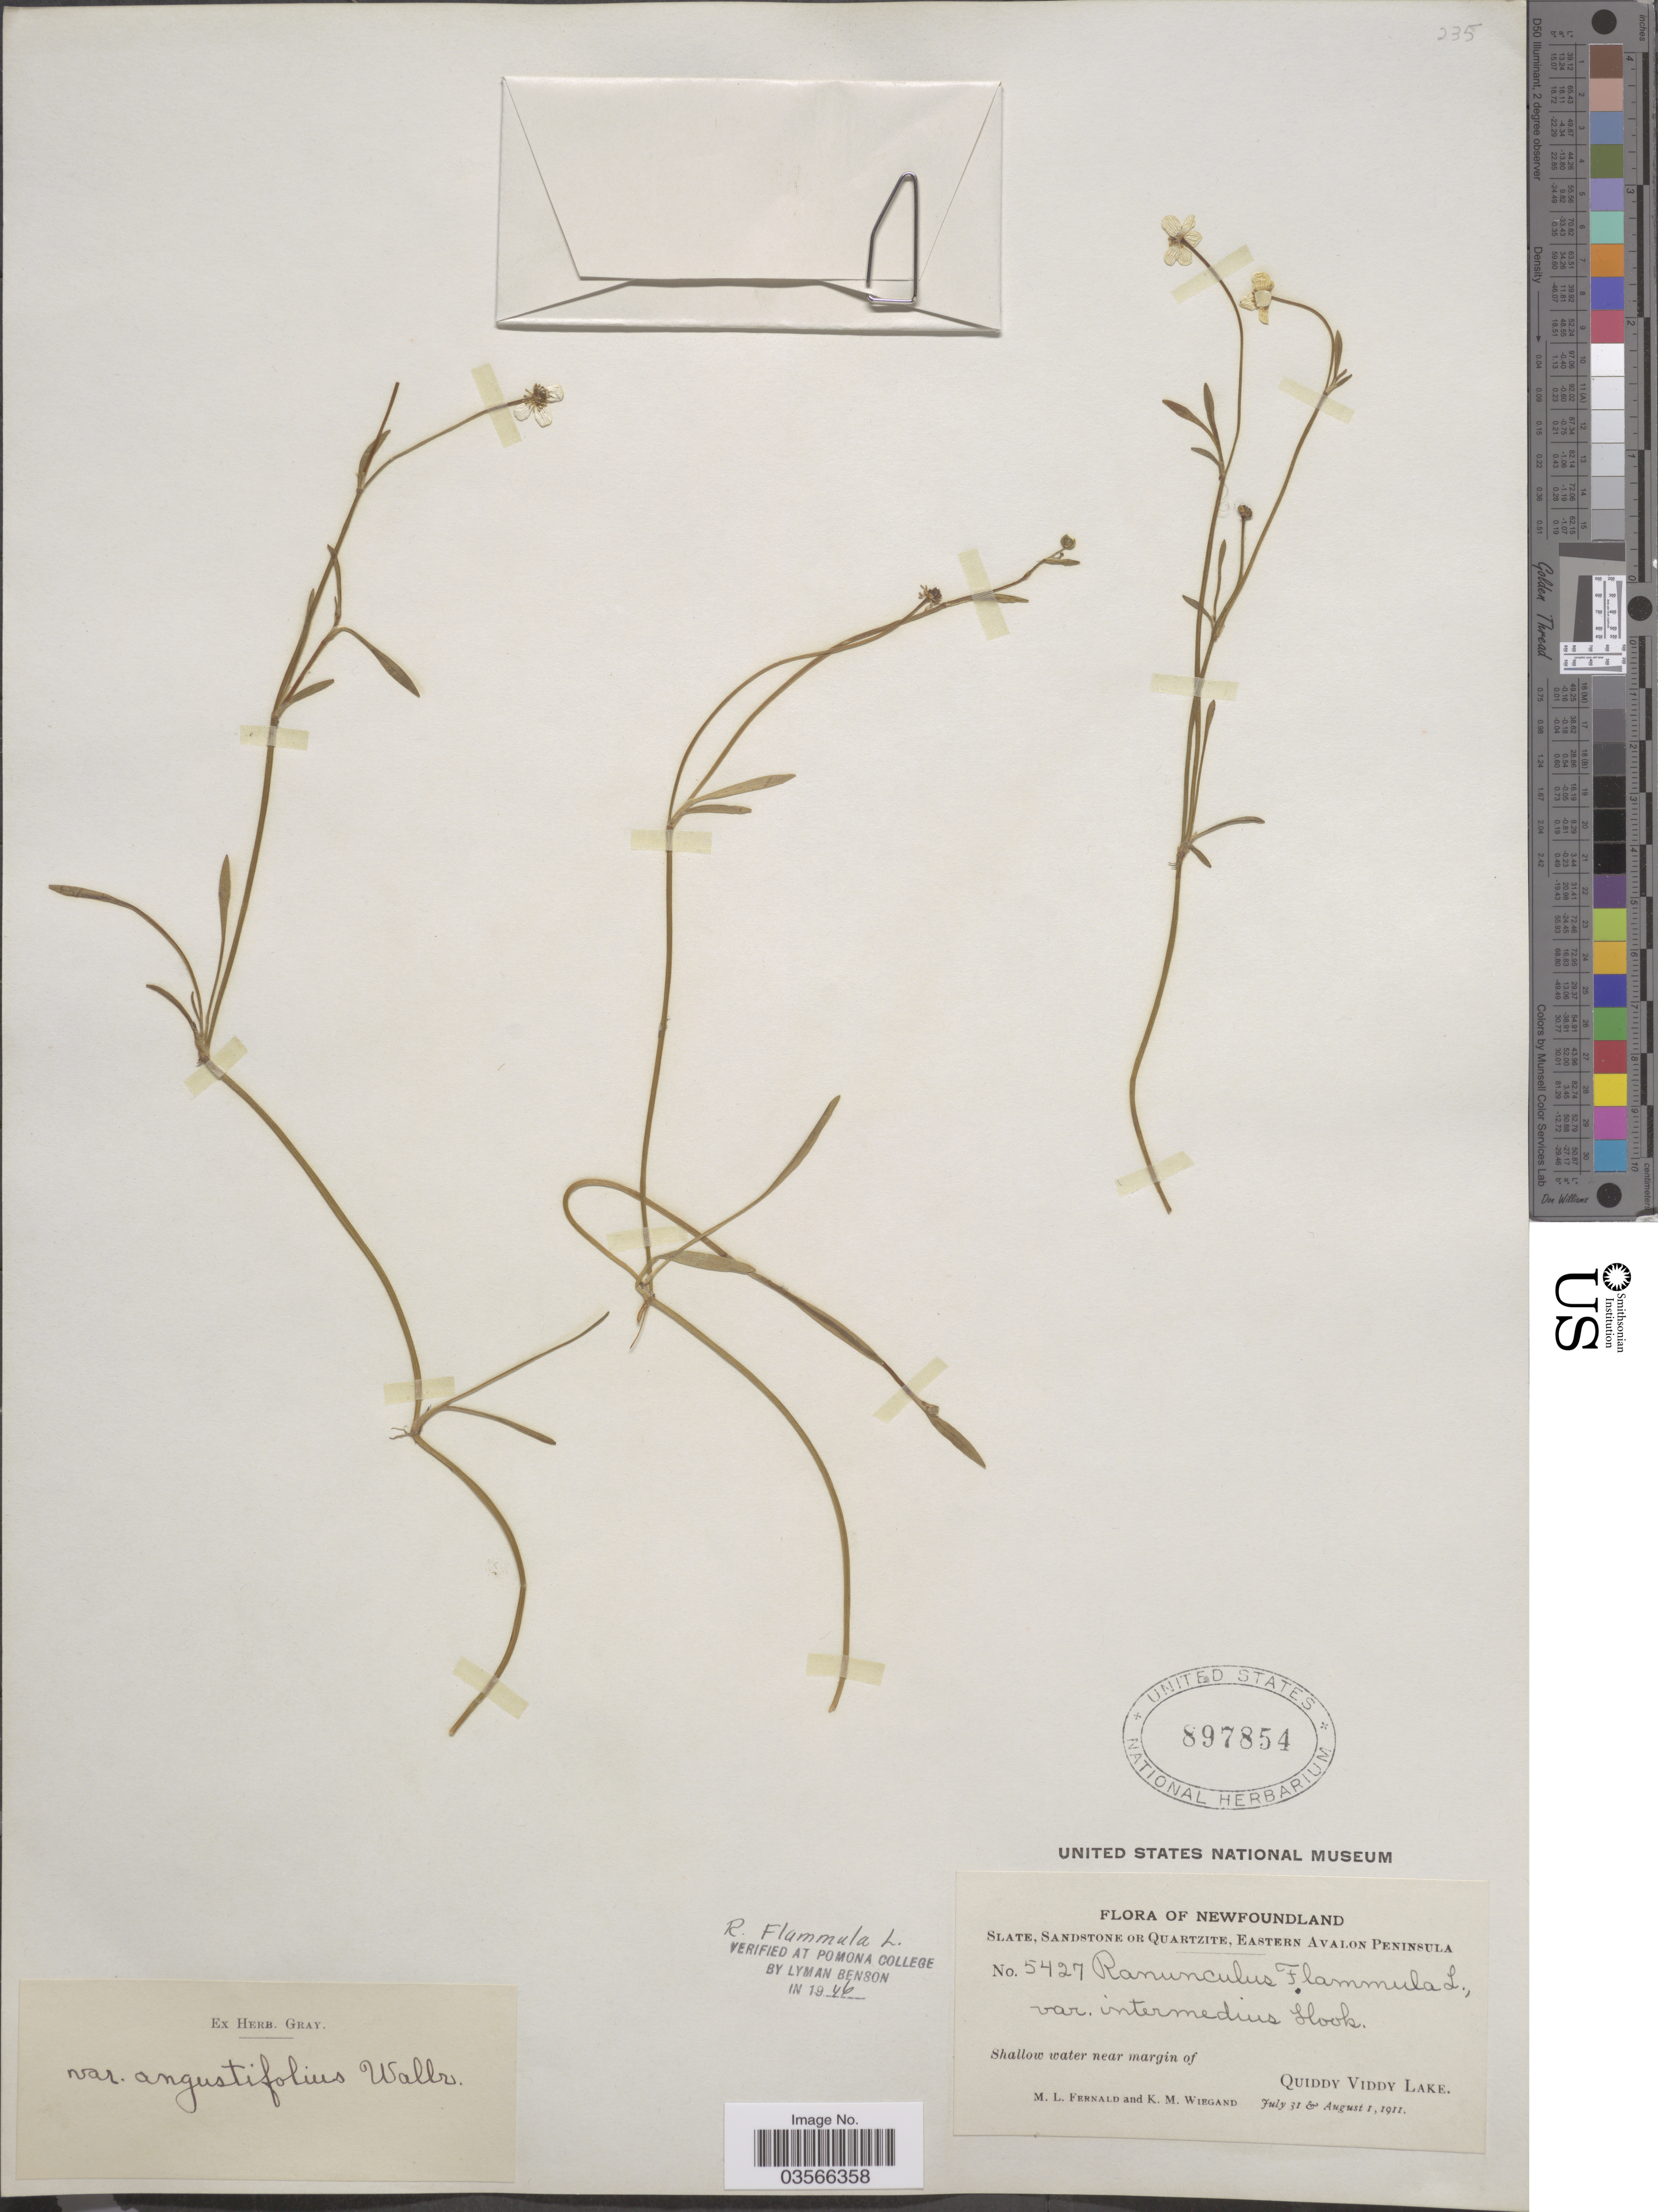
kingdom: Plantae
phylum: Tracheophyta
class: Magnoliopsida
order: Ranunculales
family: Ranunculaceae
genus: Ranunculus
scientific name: Ranunculus flammula var. intermedius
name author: Hook.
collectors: M. L. Fernald & K. M. Wiegand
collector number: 5427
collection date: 1911-07-31/1911-08-01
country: Canada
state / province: Newfoundland and Labrador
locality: Slate, Sandstone or Quartzite, Eastern Avalon Peninsula. Quiddy Viddy Lake.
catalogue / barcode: US 897854